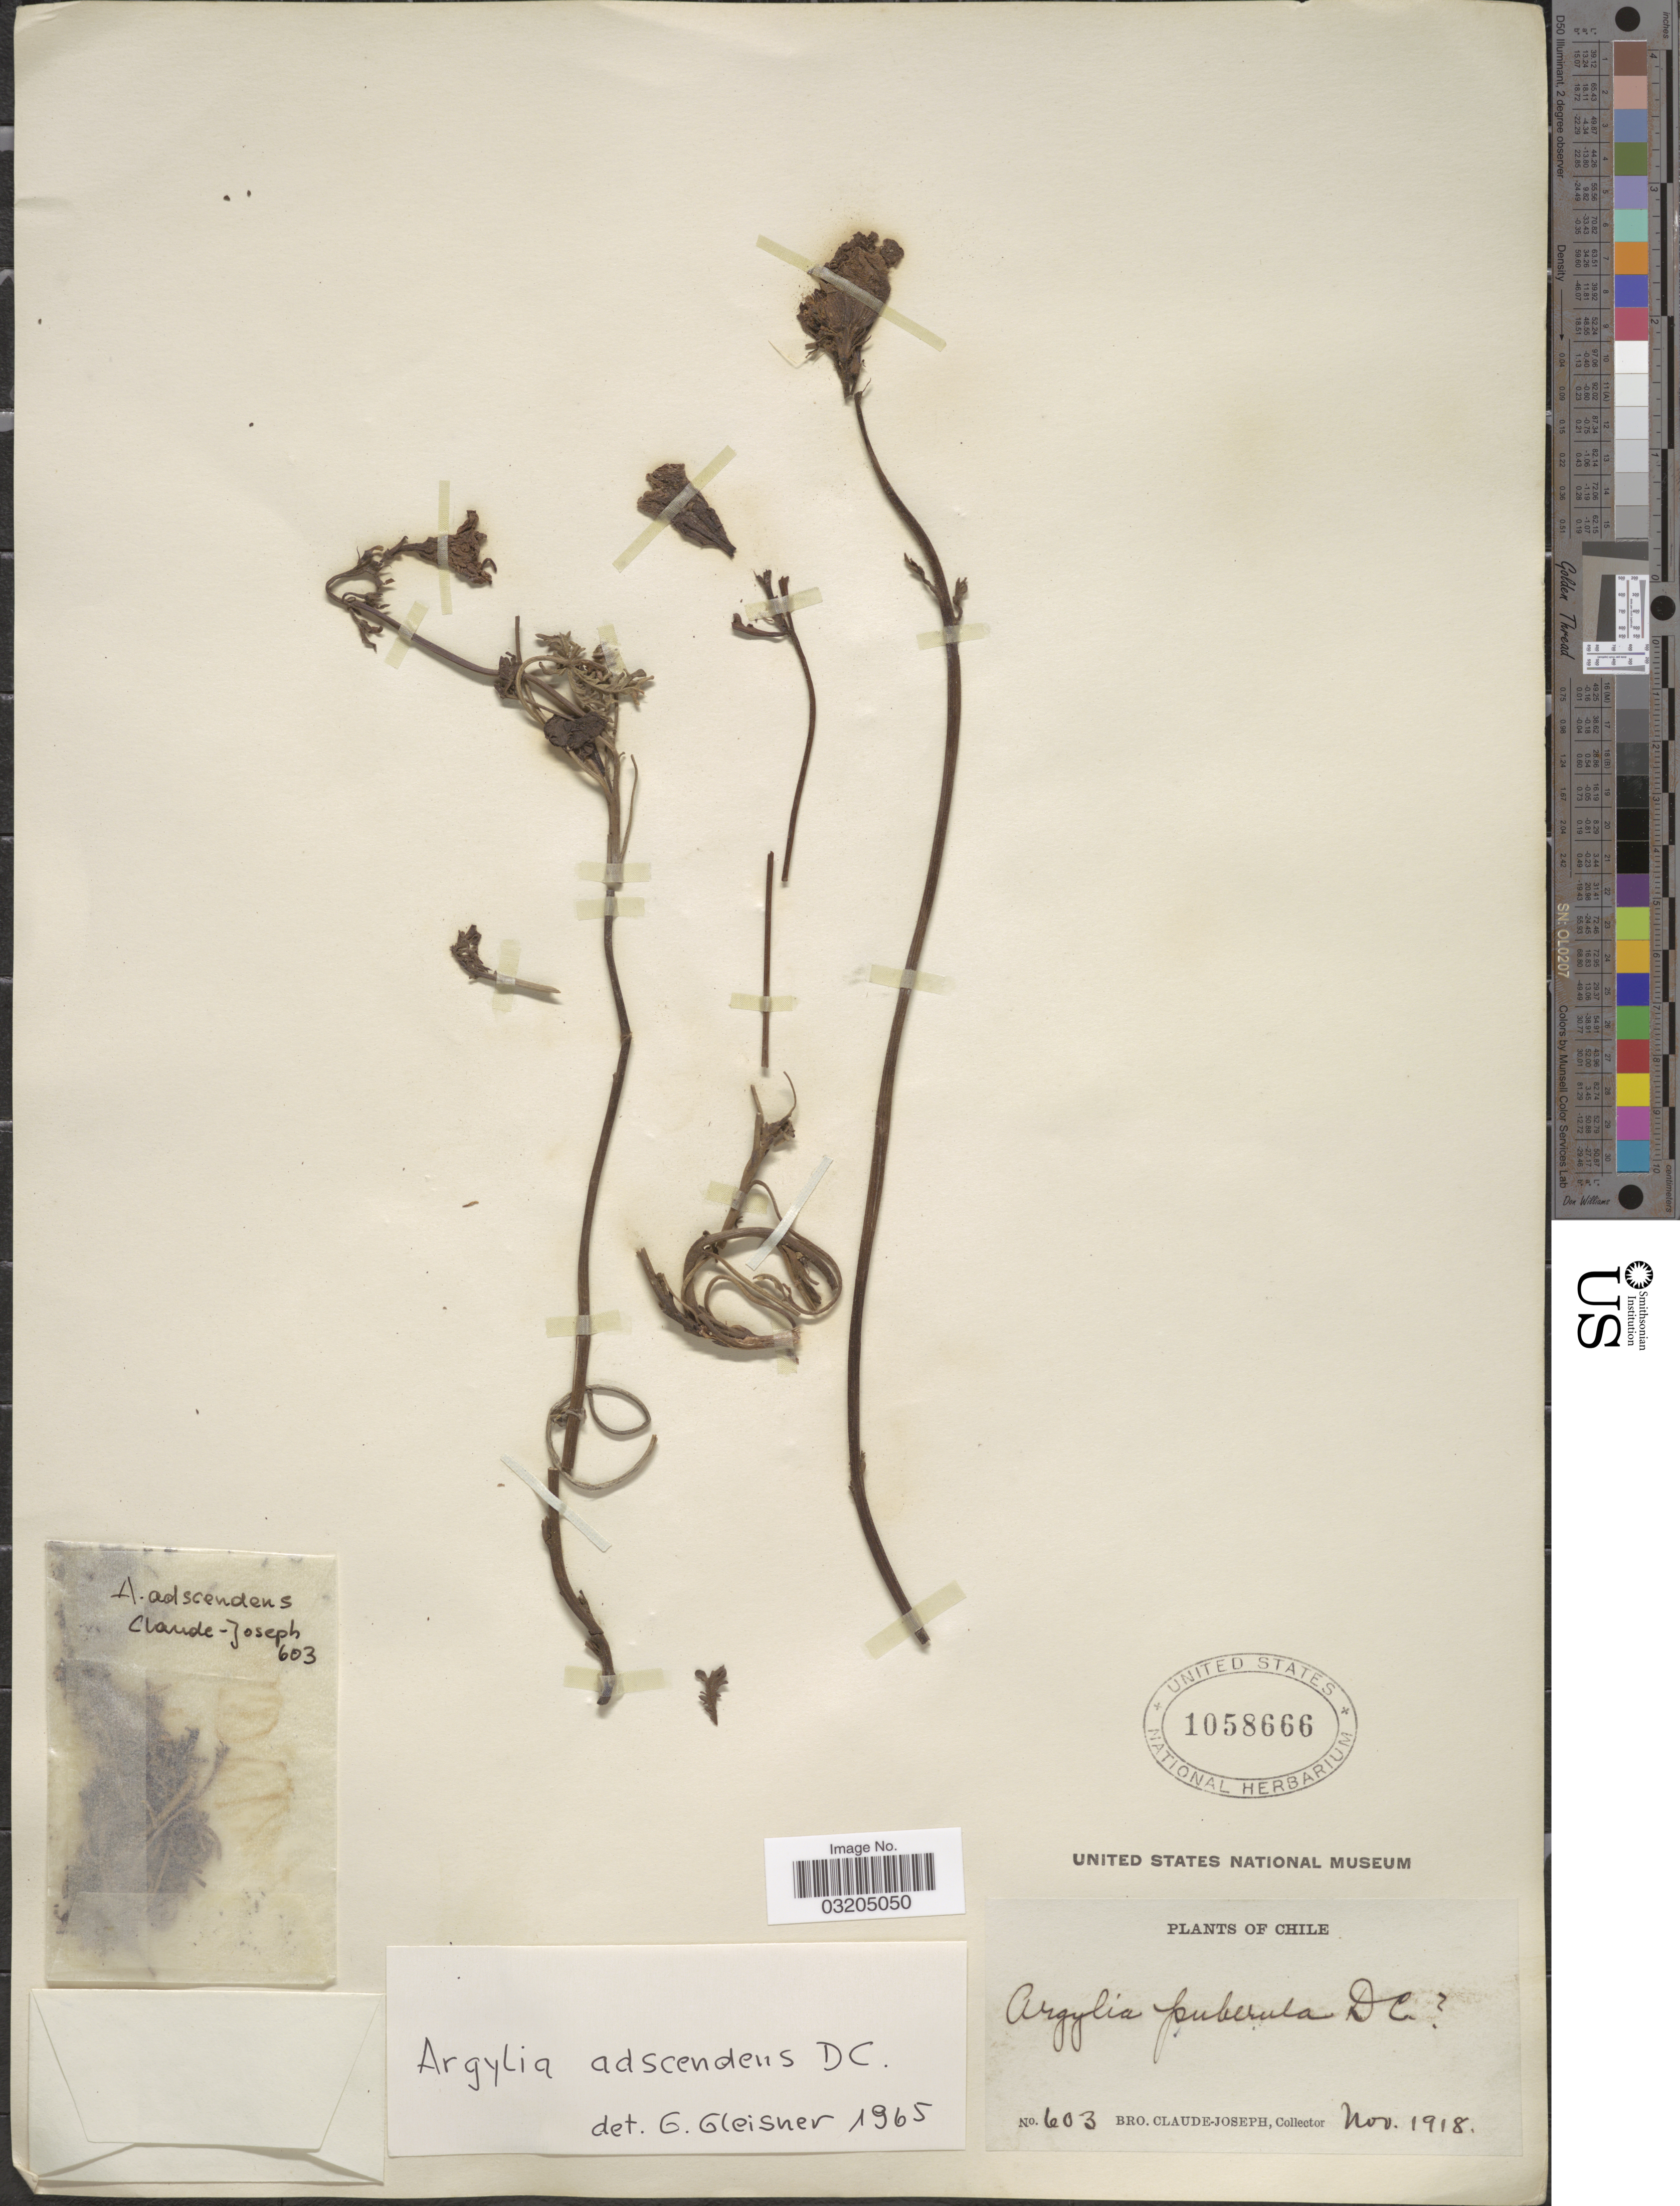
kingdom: Plantae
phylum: Tracheophyta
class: Magnoliopsida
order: Lamiales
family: Bignoniaceae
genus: Argylia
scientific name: Argylia adscendens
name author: A. DC.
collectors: Bro. Claude-Joseph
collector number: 603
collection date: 1918-11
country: Chile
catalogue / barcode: US 1058666